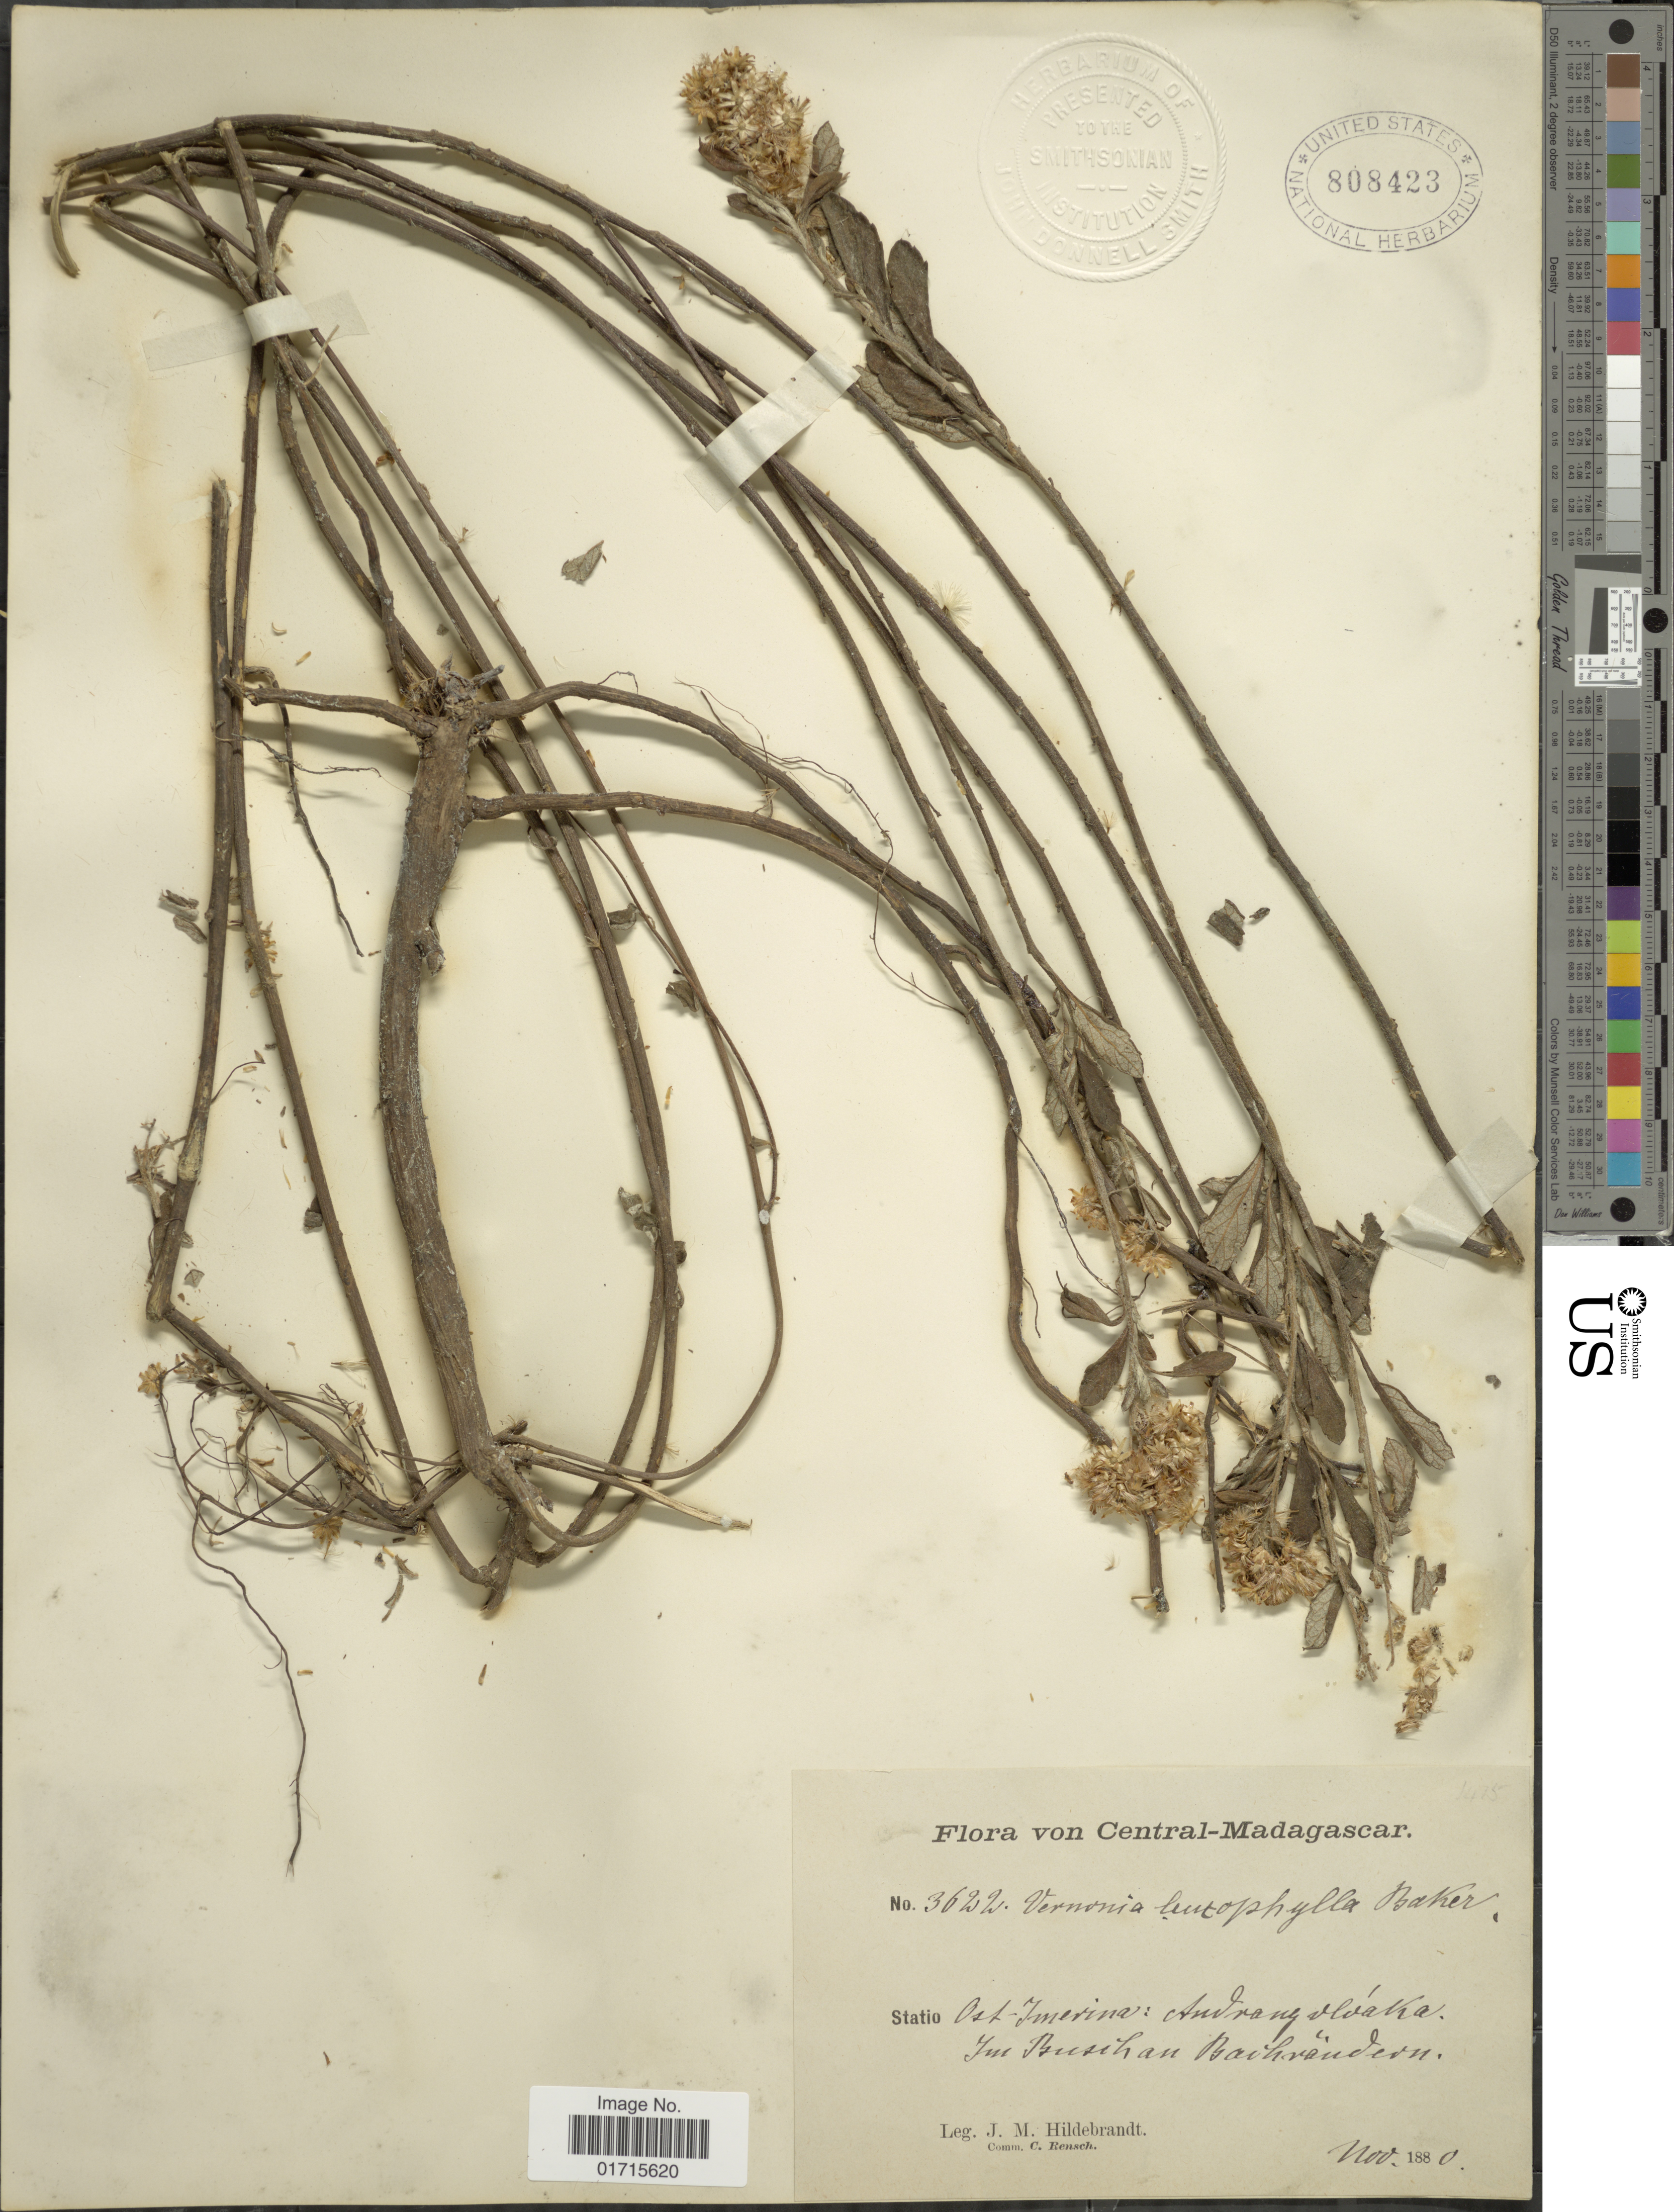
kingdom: Plantae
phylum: Tracheophyta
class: Magnoliopsida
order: Asterales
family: Asteraceae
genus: Psiadia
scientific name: Psiadia leucophylla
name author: Humbert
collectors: J. Hildebrandt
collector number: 3622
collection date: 1880-11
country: Madagascar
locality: Central-Madagascar. Ost-Imerina: Andrangoloaka. Im Büschen Bachrandern.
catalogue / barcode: US 808423